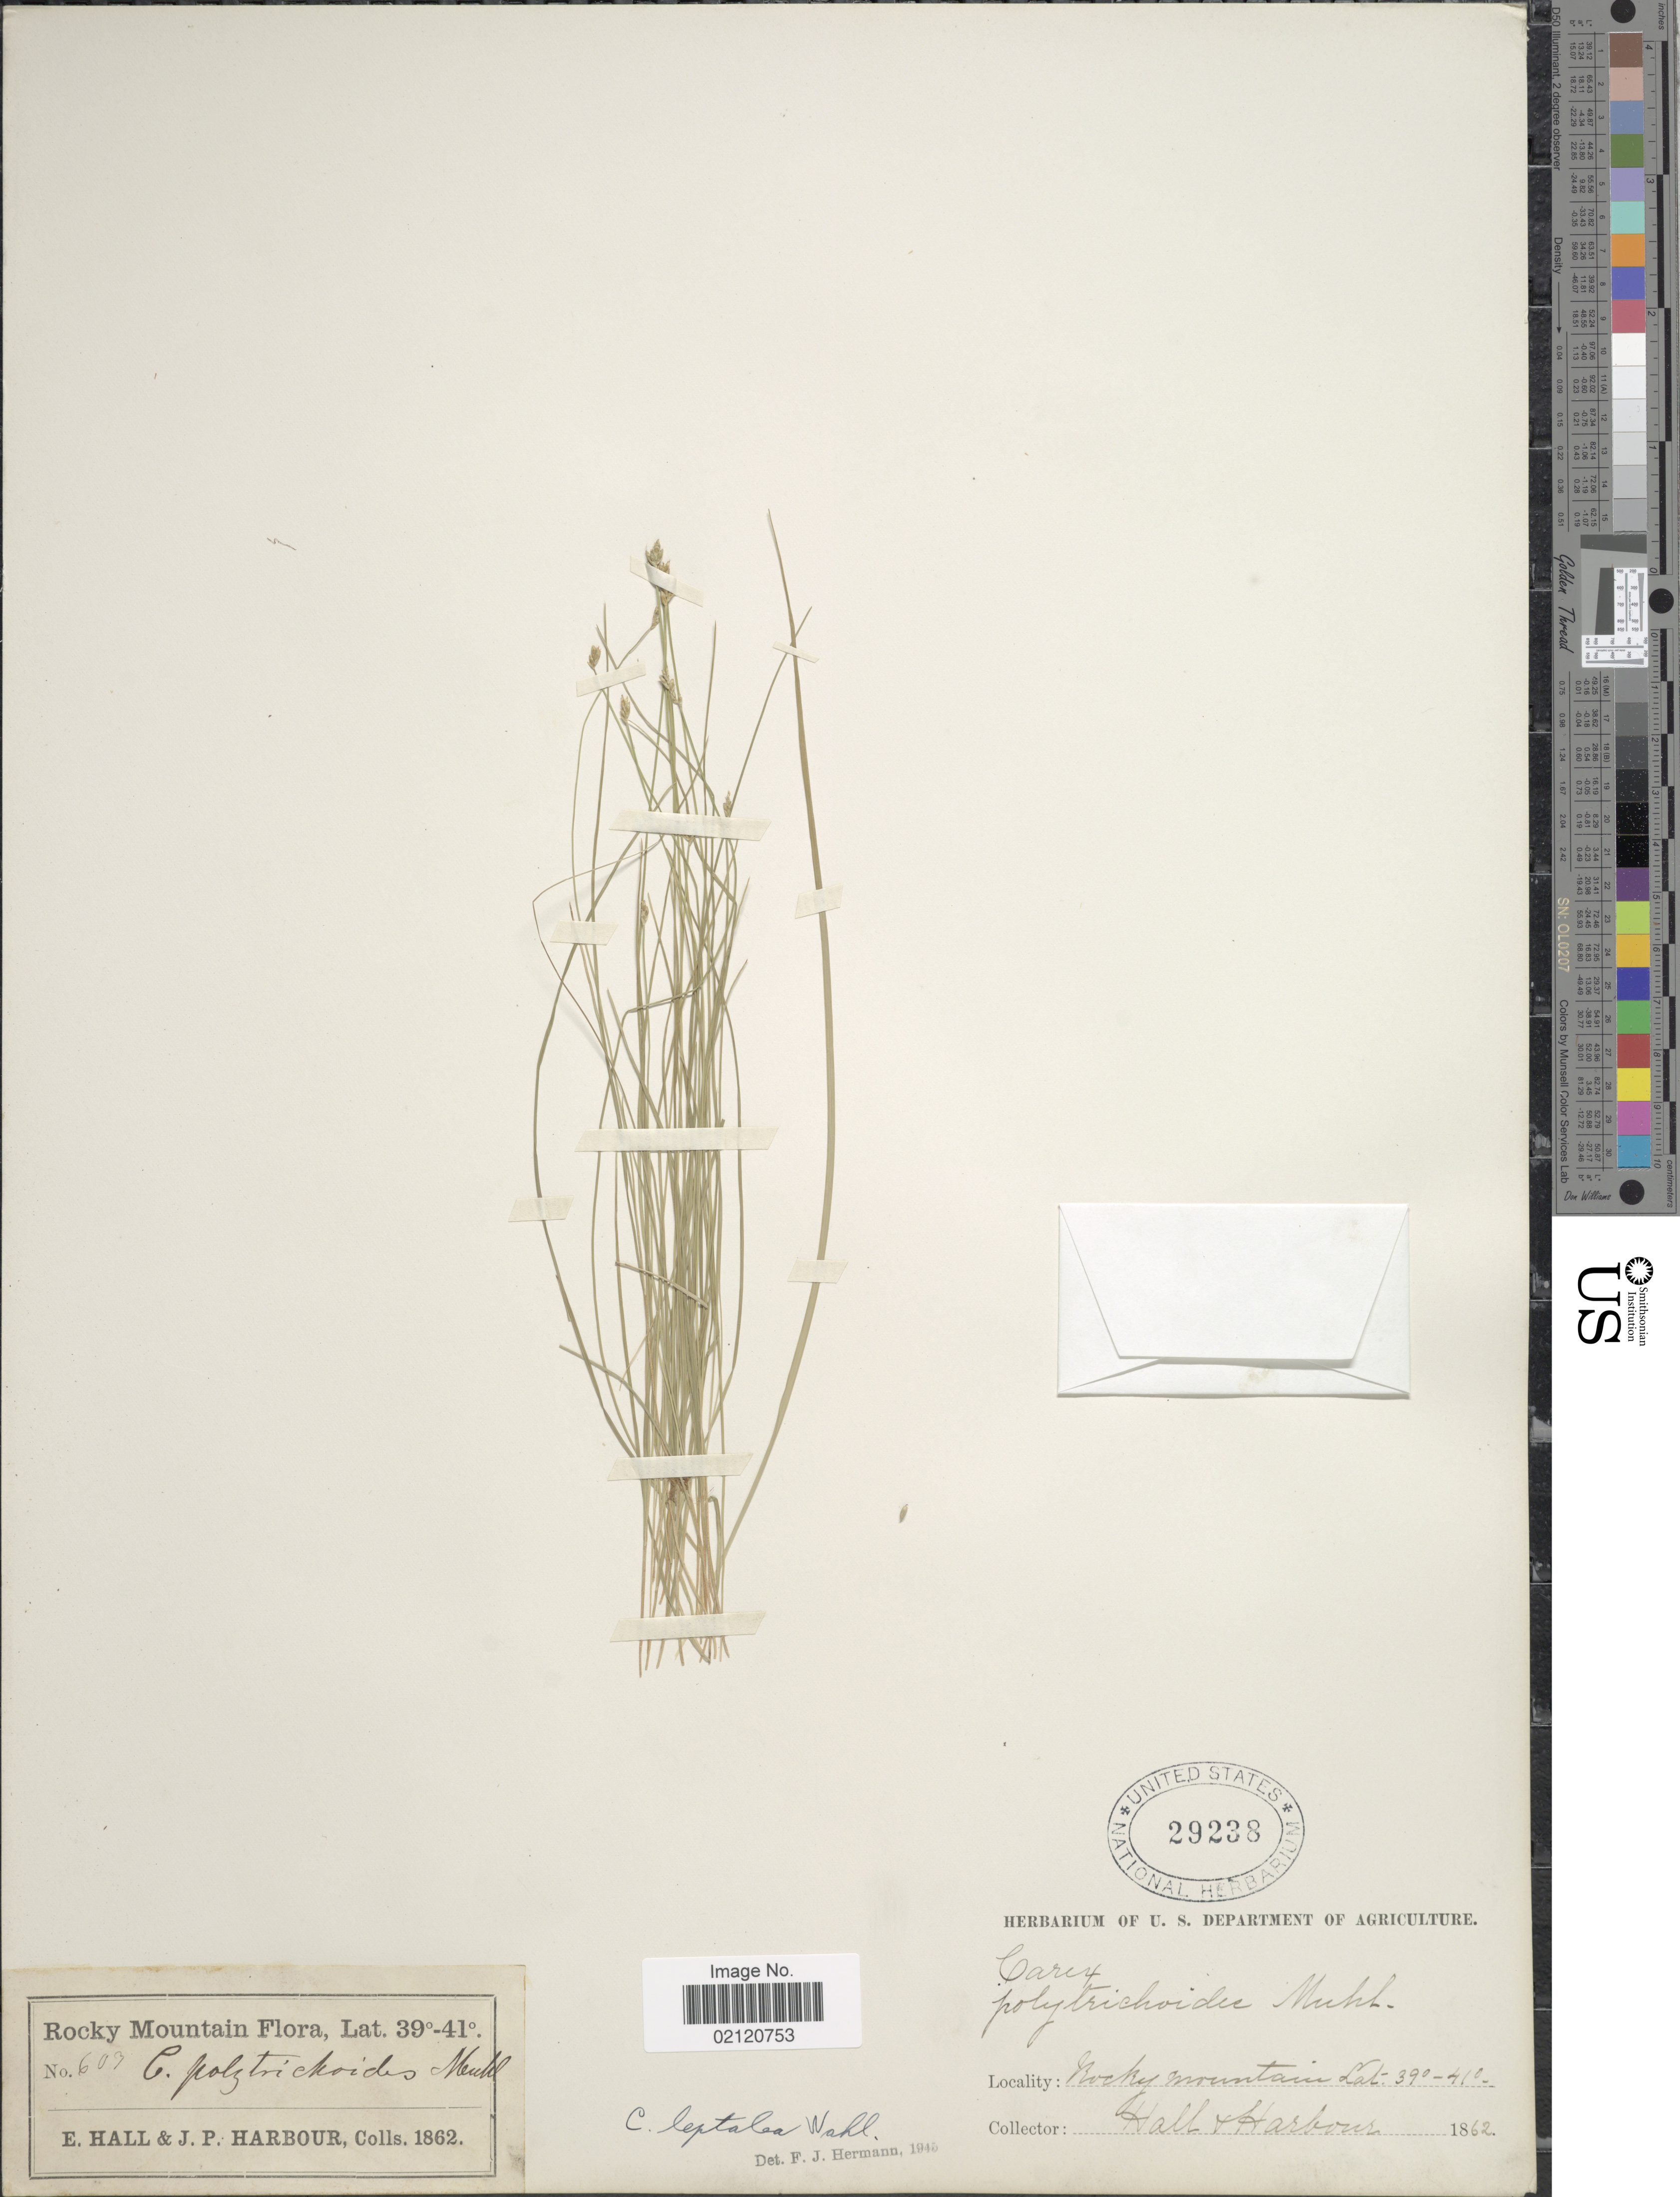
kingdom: Plantae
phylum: Tracheophyta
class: Liliopsida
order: Poales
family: Cyperaceae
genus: Carex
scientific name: Carex leptalea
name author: Wahlenb.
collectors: E. Hall & J. Harbour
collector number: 603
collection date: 1862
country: United States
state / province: Colorado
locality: Rocky Mtns.,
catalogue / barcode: US 29238